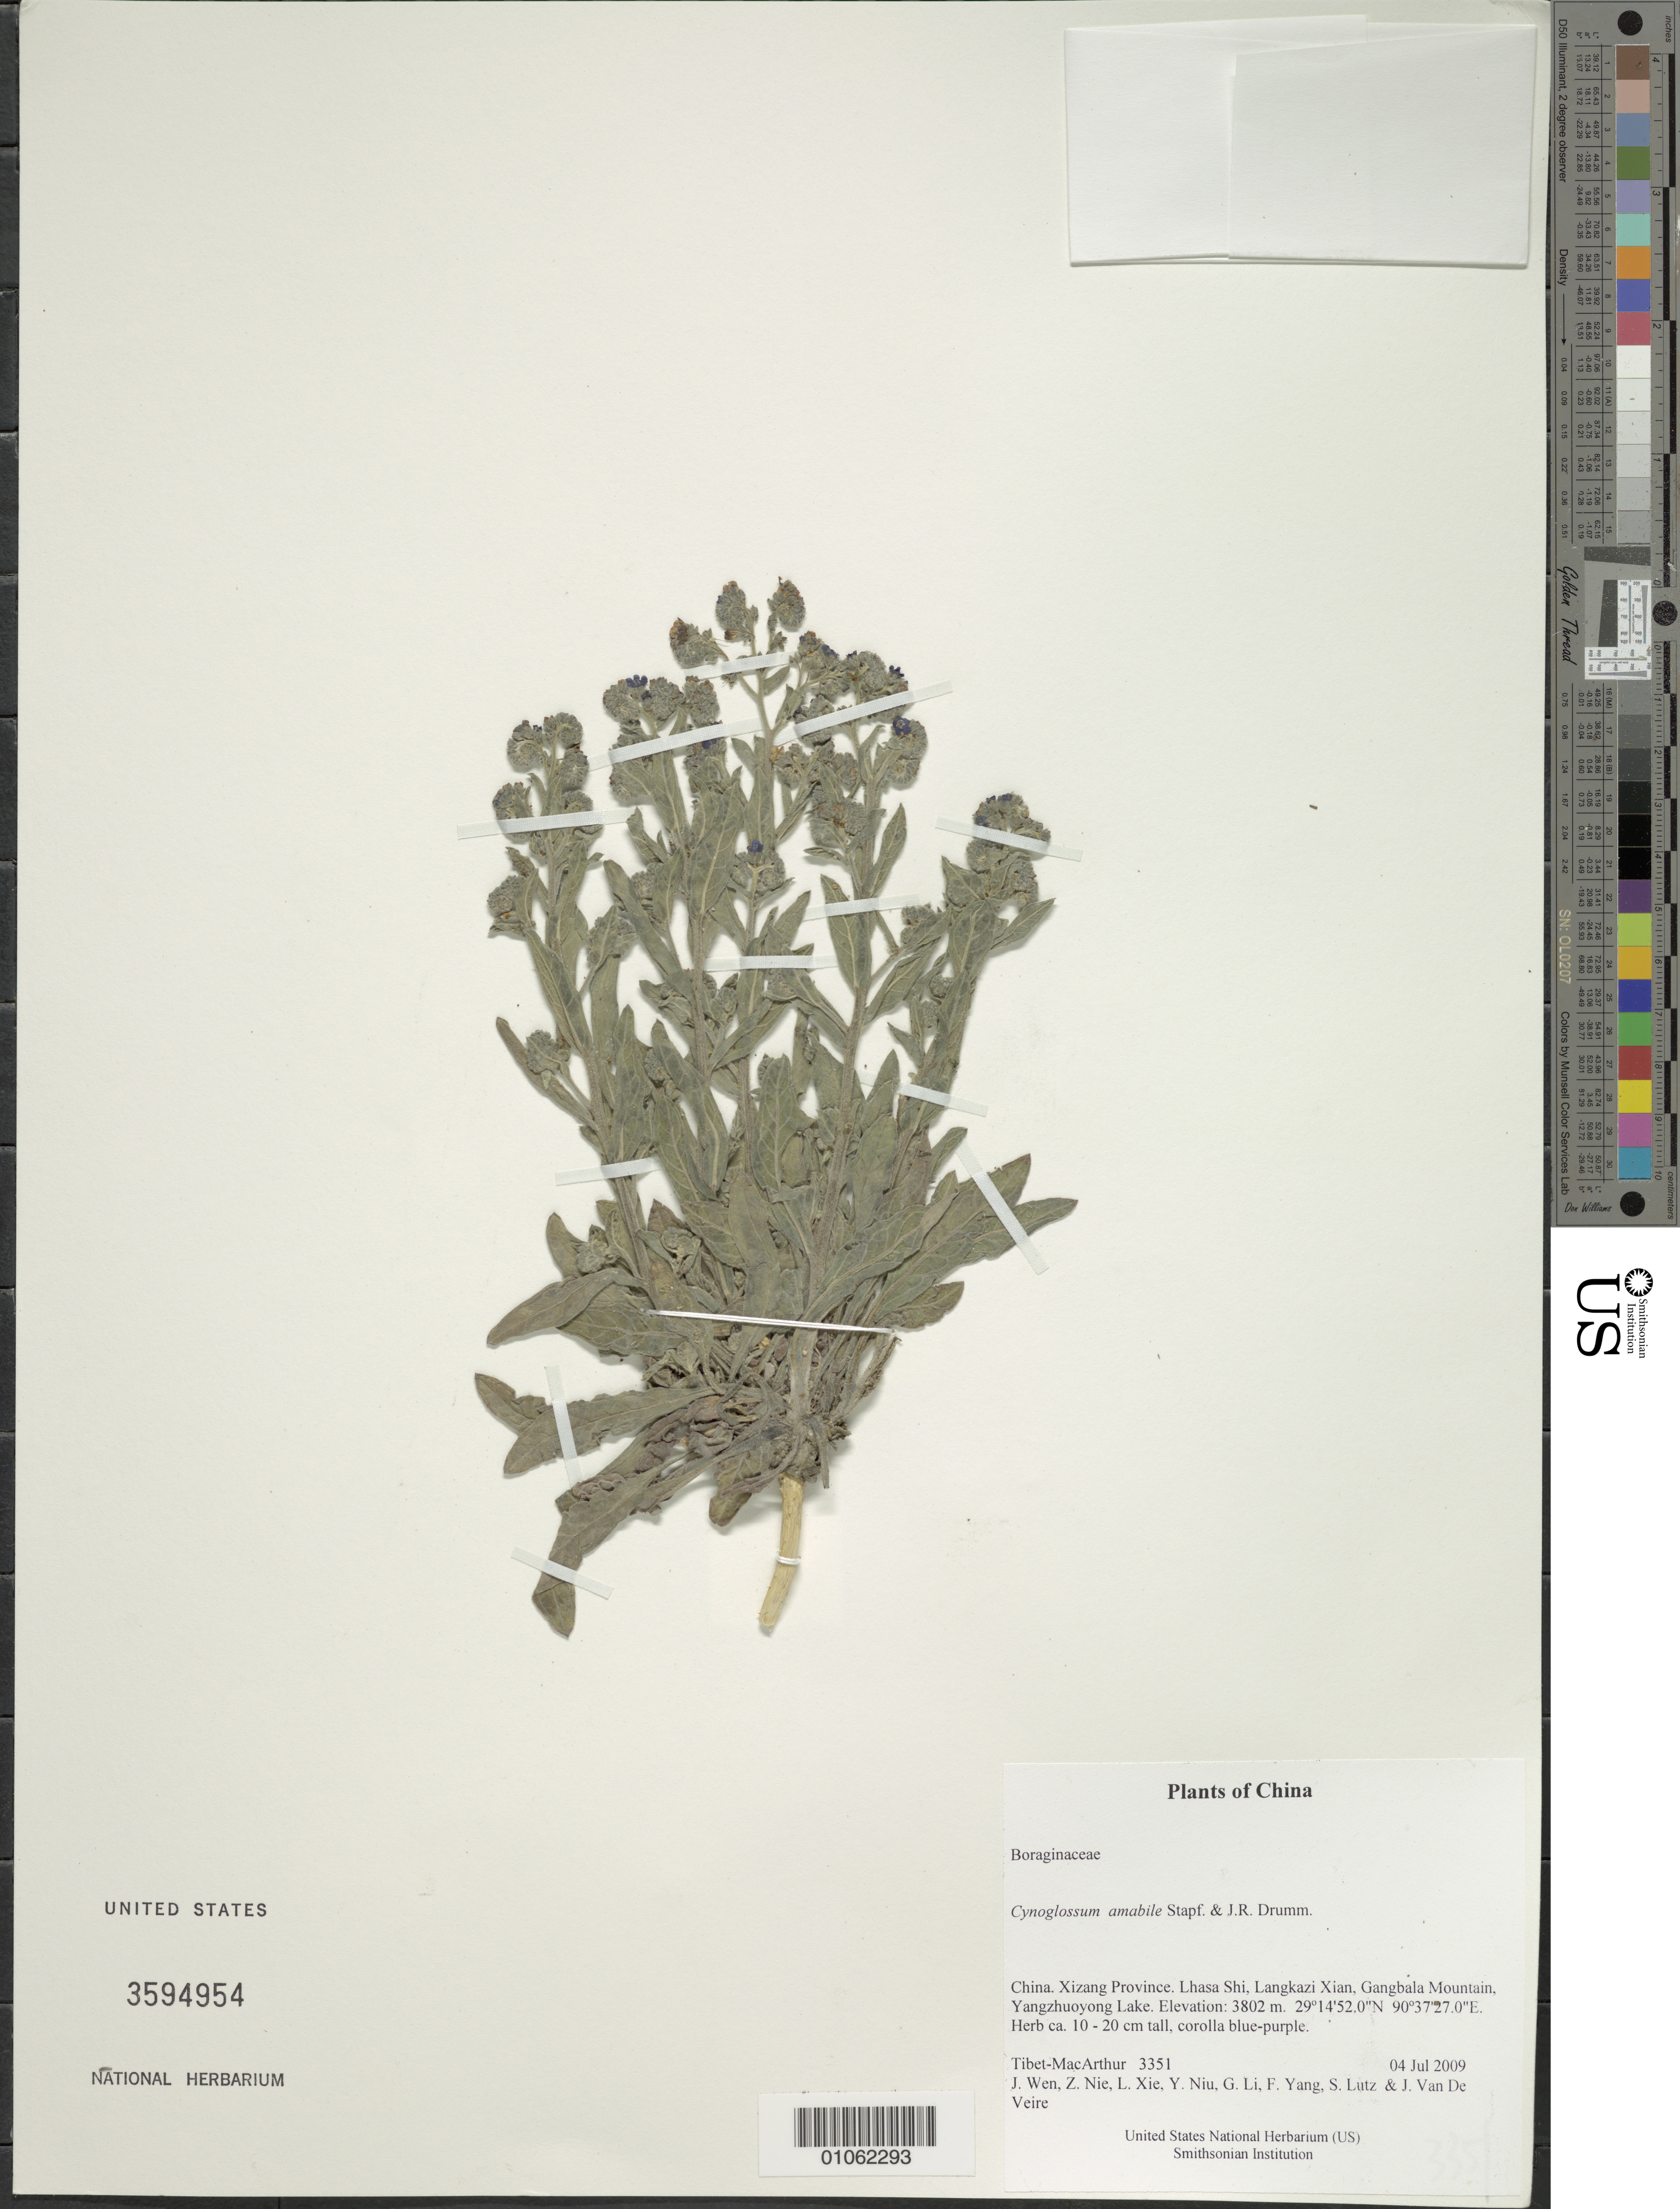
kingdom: Plantae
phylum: Tracheophyta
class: Magnoliopsida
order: Boraginales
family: Boraginaceae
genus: Cynoglossum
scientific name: Cynoglossum amabile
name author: Stapf & J.R. Drumm.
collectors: Tibet-MacArthur, J. Wen, Z. Nie, L. Xie, Y. Niu, G. Li, F. Yang, S. Lutz & J. Van De Veire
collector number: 3351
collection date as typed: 04 Jul 2009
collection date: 2009-07-04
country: China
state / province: Xizang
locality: Lhasa Shi, Langkazi Xian, Gangbala Mountain, Yangzhuoyong Lake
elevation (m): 3802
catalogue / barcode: US 3594954